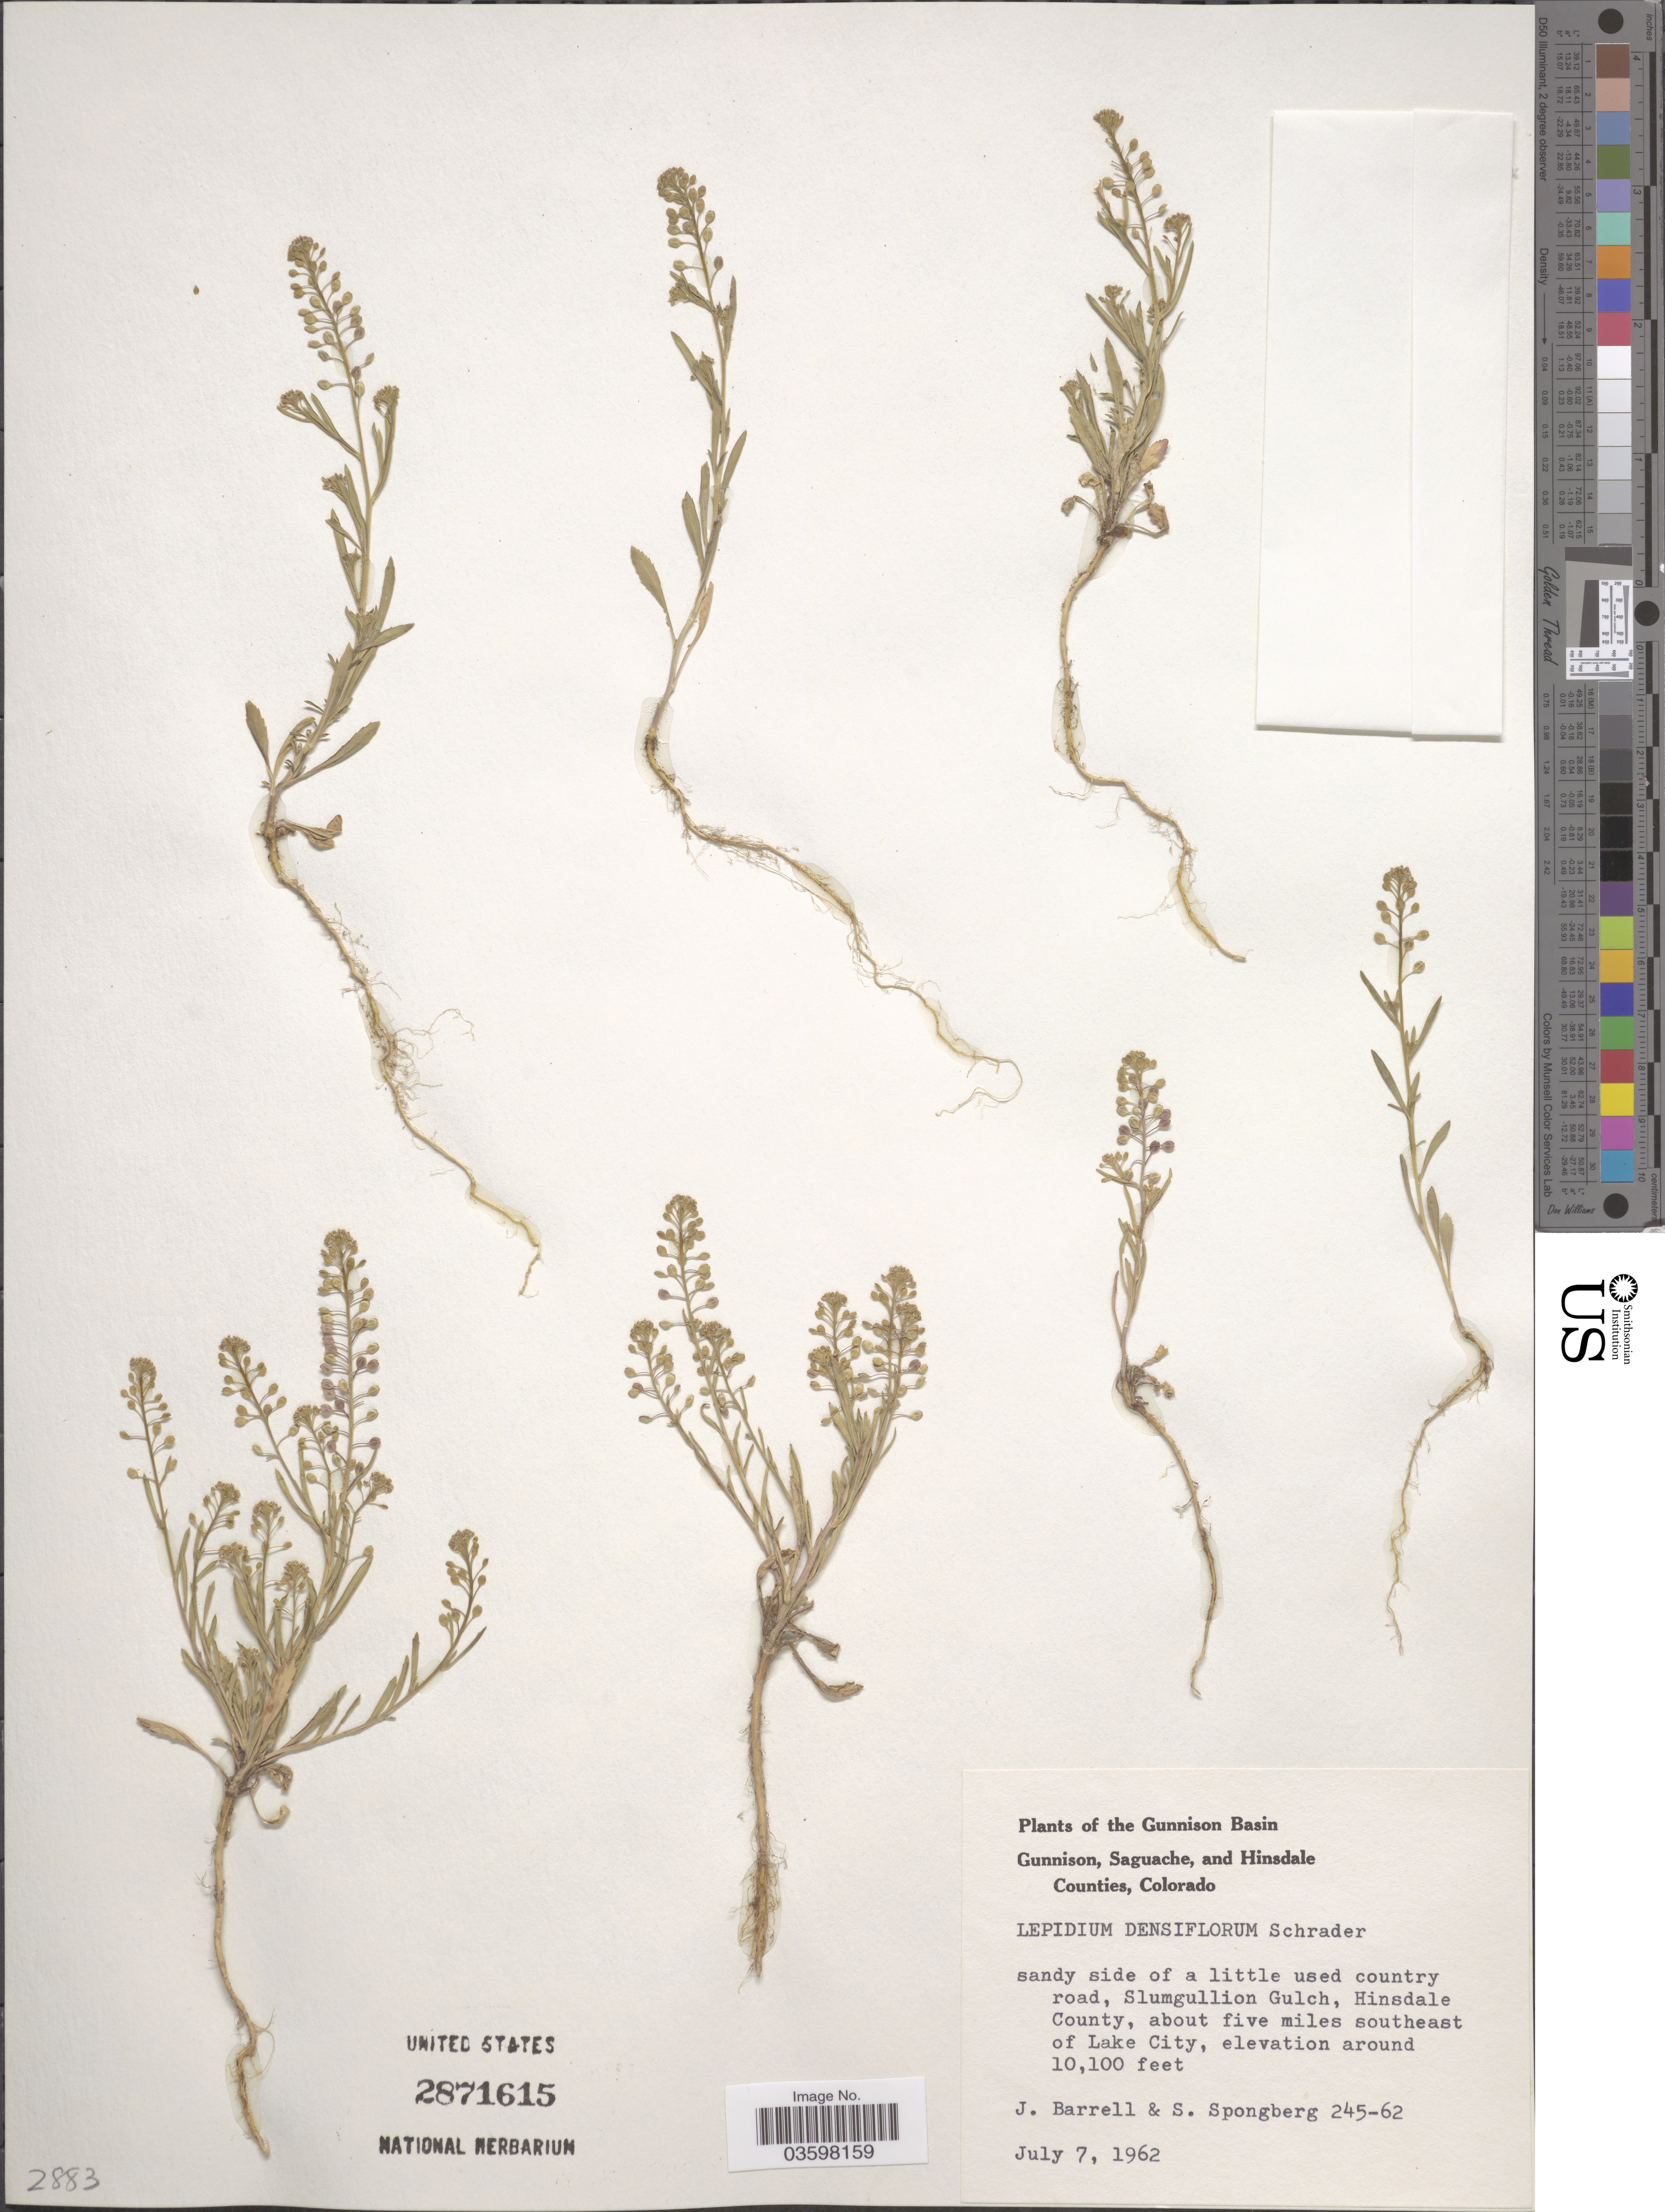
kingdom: Plantae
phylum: Tracheophyta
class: Magnoliopsida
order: Brassicales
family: Brassicaceae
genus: Lepidium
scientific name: Lepidium densiflorum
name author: Schrad.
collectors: J. Barrell & S. A.Spongberg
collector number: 245-62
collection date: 1962-07-07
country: United States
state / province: Colorado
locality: The Gunnison Basin. Slumgullion Gulch, Hinsdale County, about five miles southeast of Lake City.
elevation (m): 3078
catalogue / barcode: US 2871615